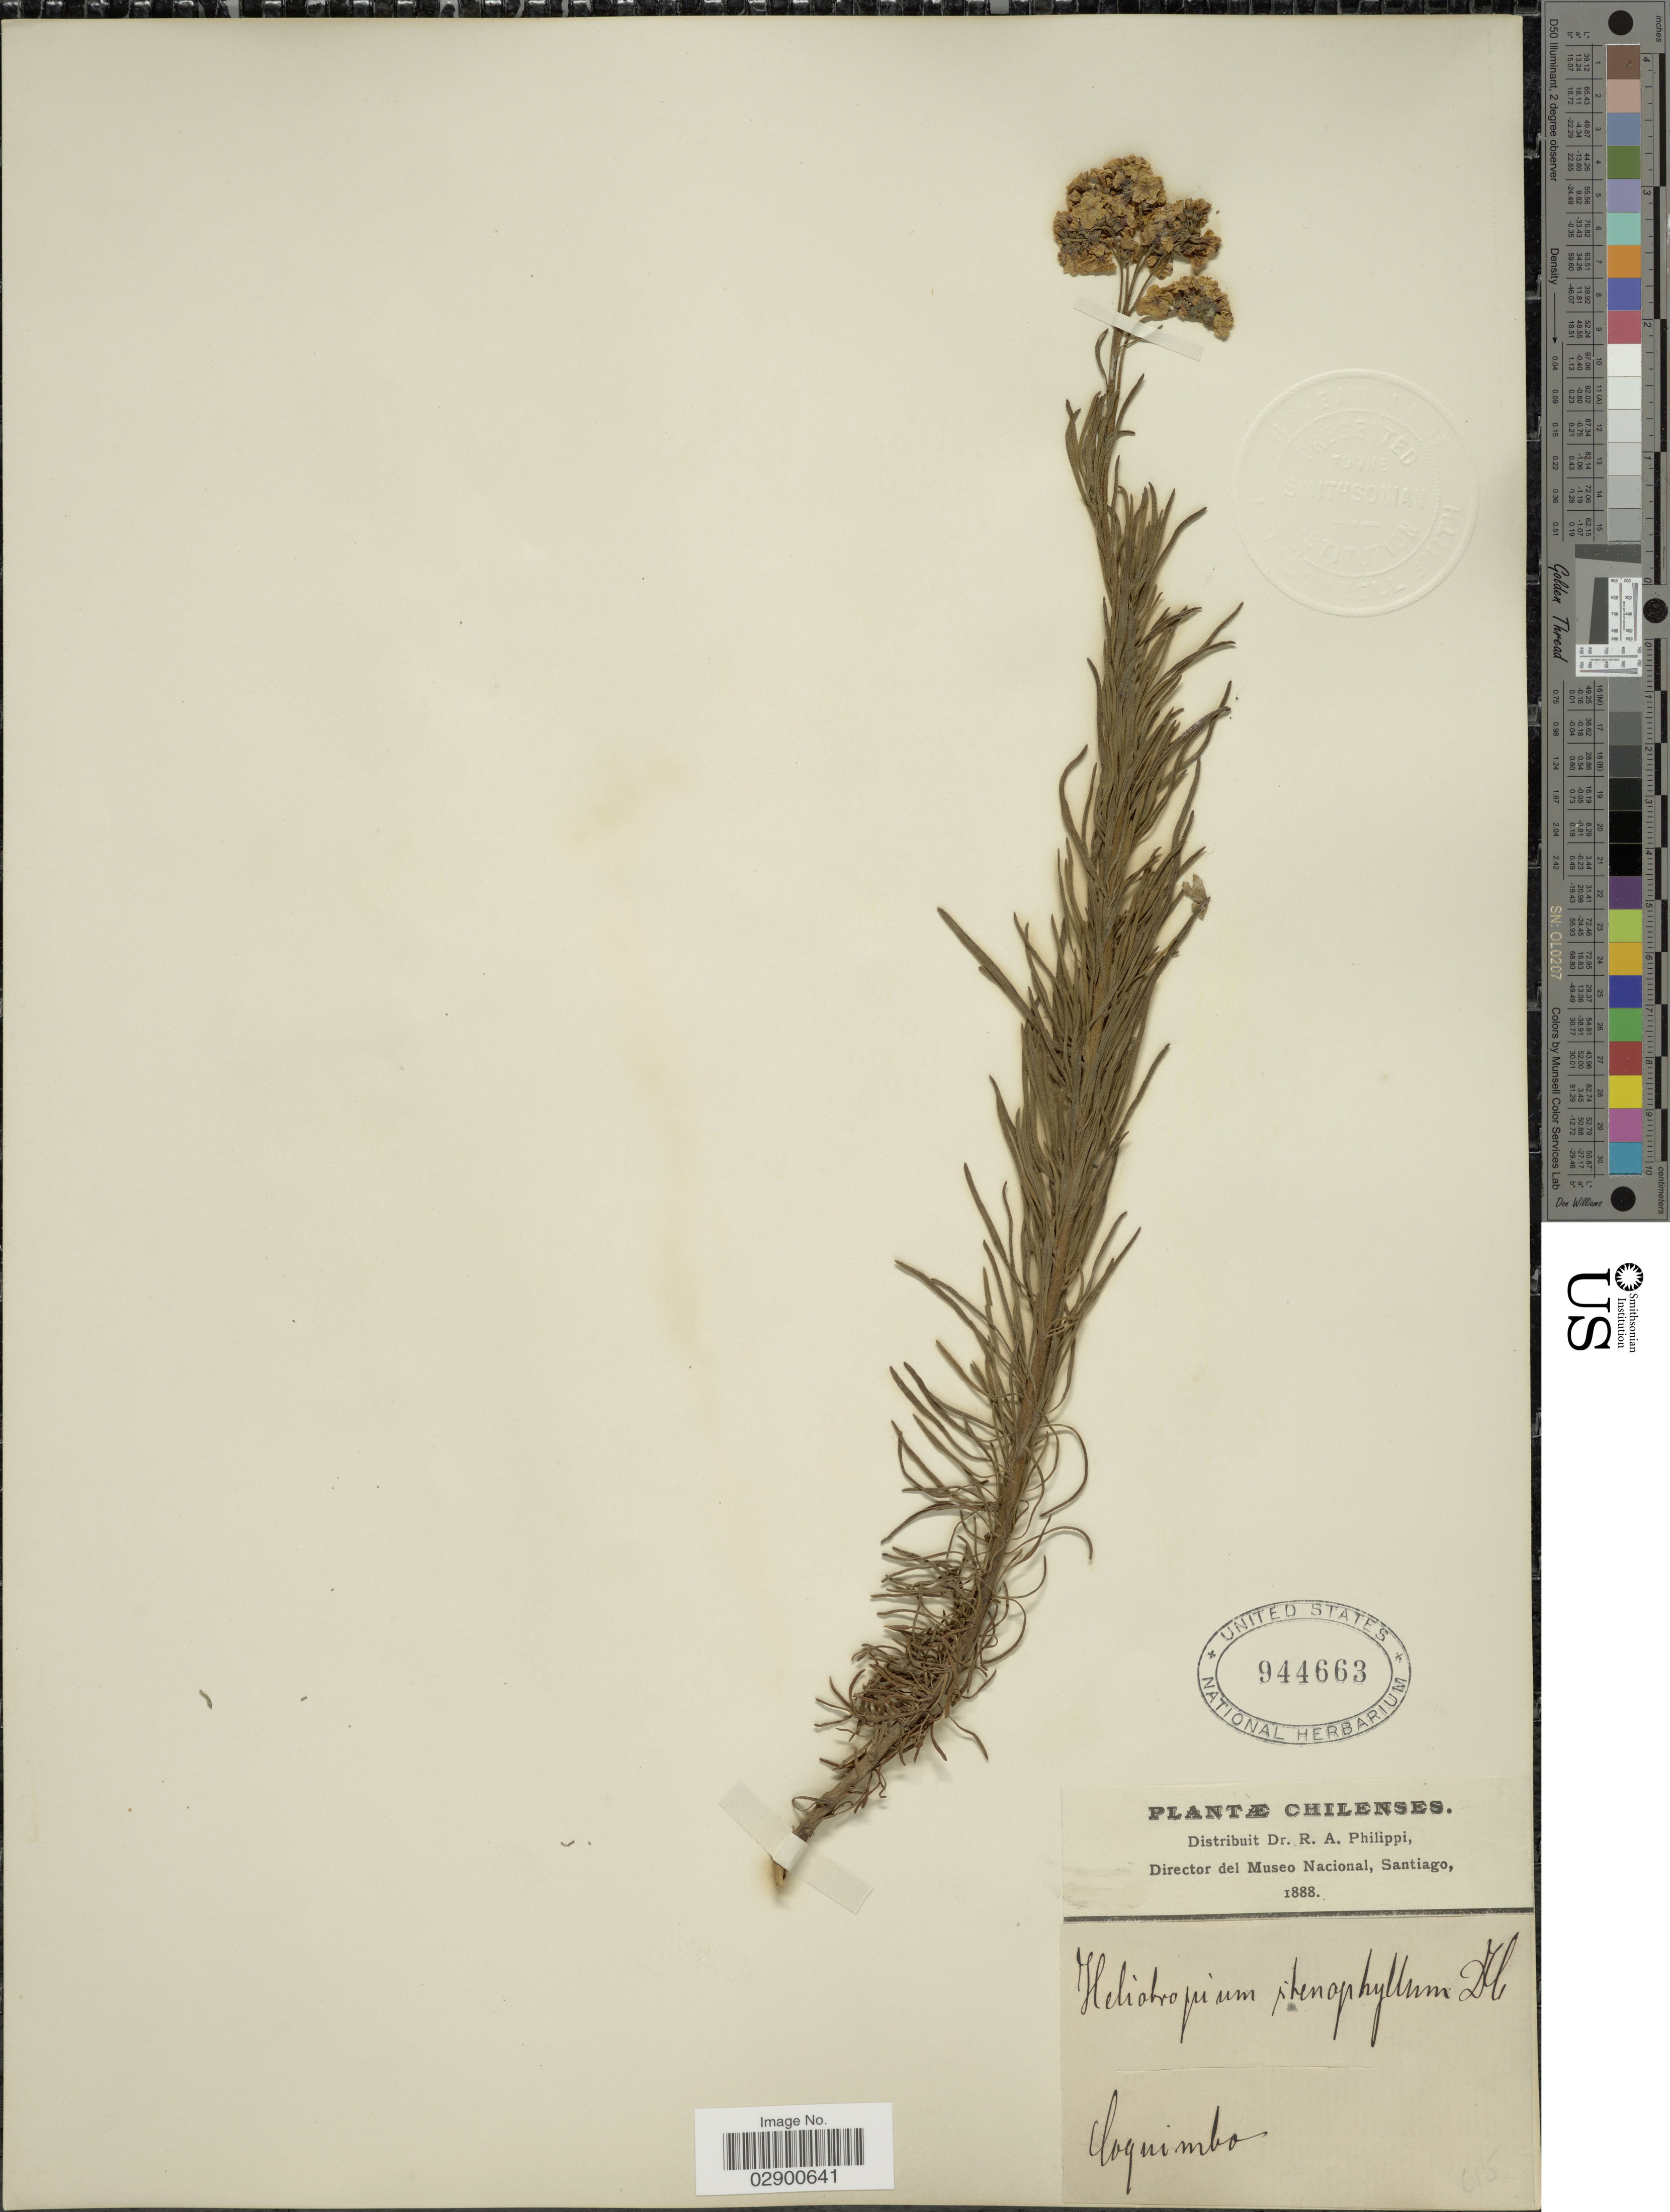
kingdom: Plantae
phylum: Tracheophyta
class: Magnoliopsida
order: Boraginales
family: Heliotropiaceae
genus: Heliotropium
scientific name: Heliotropium stenophyllum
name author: Hook. & Arn.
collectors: R. A. Philippi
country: Chile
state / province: Coquimbo (IV)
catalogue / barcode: US 944663